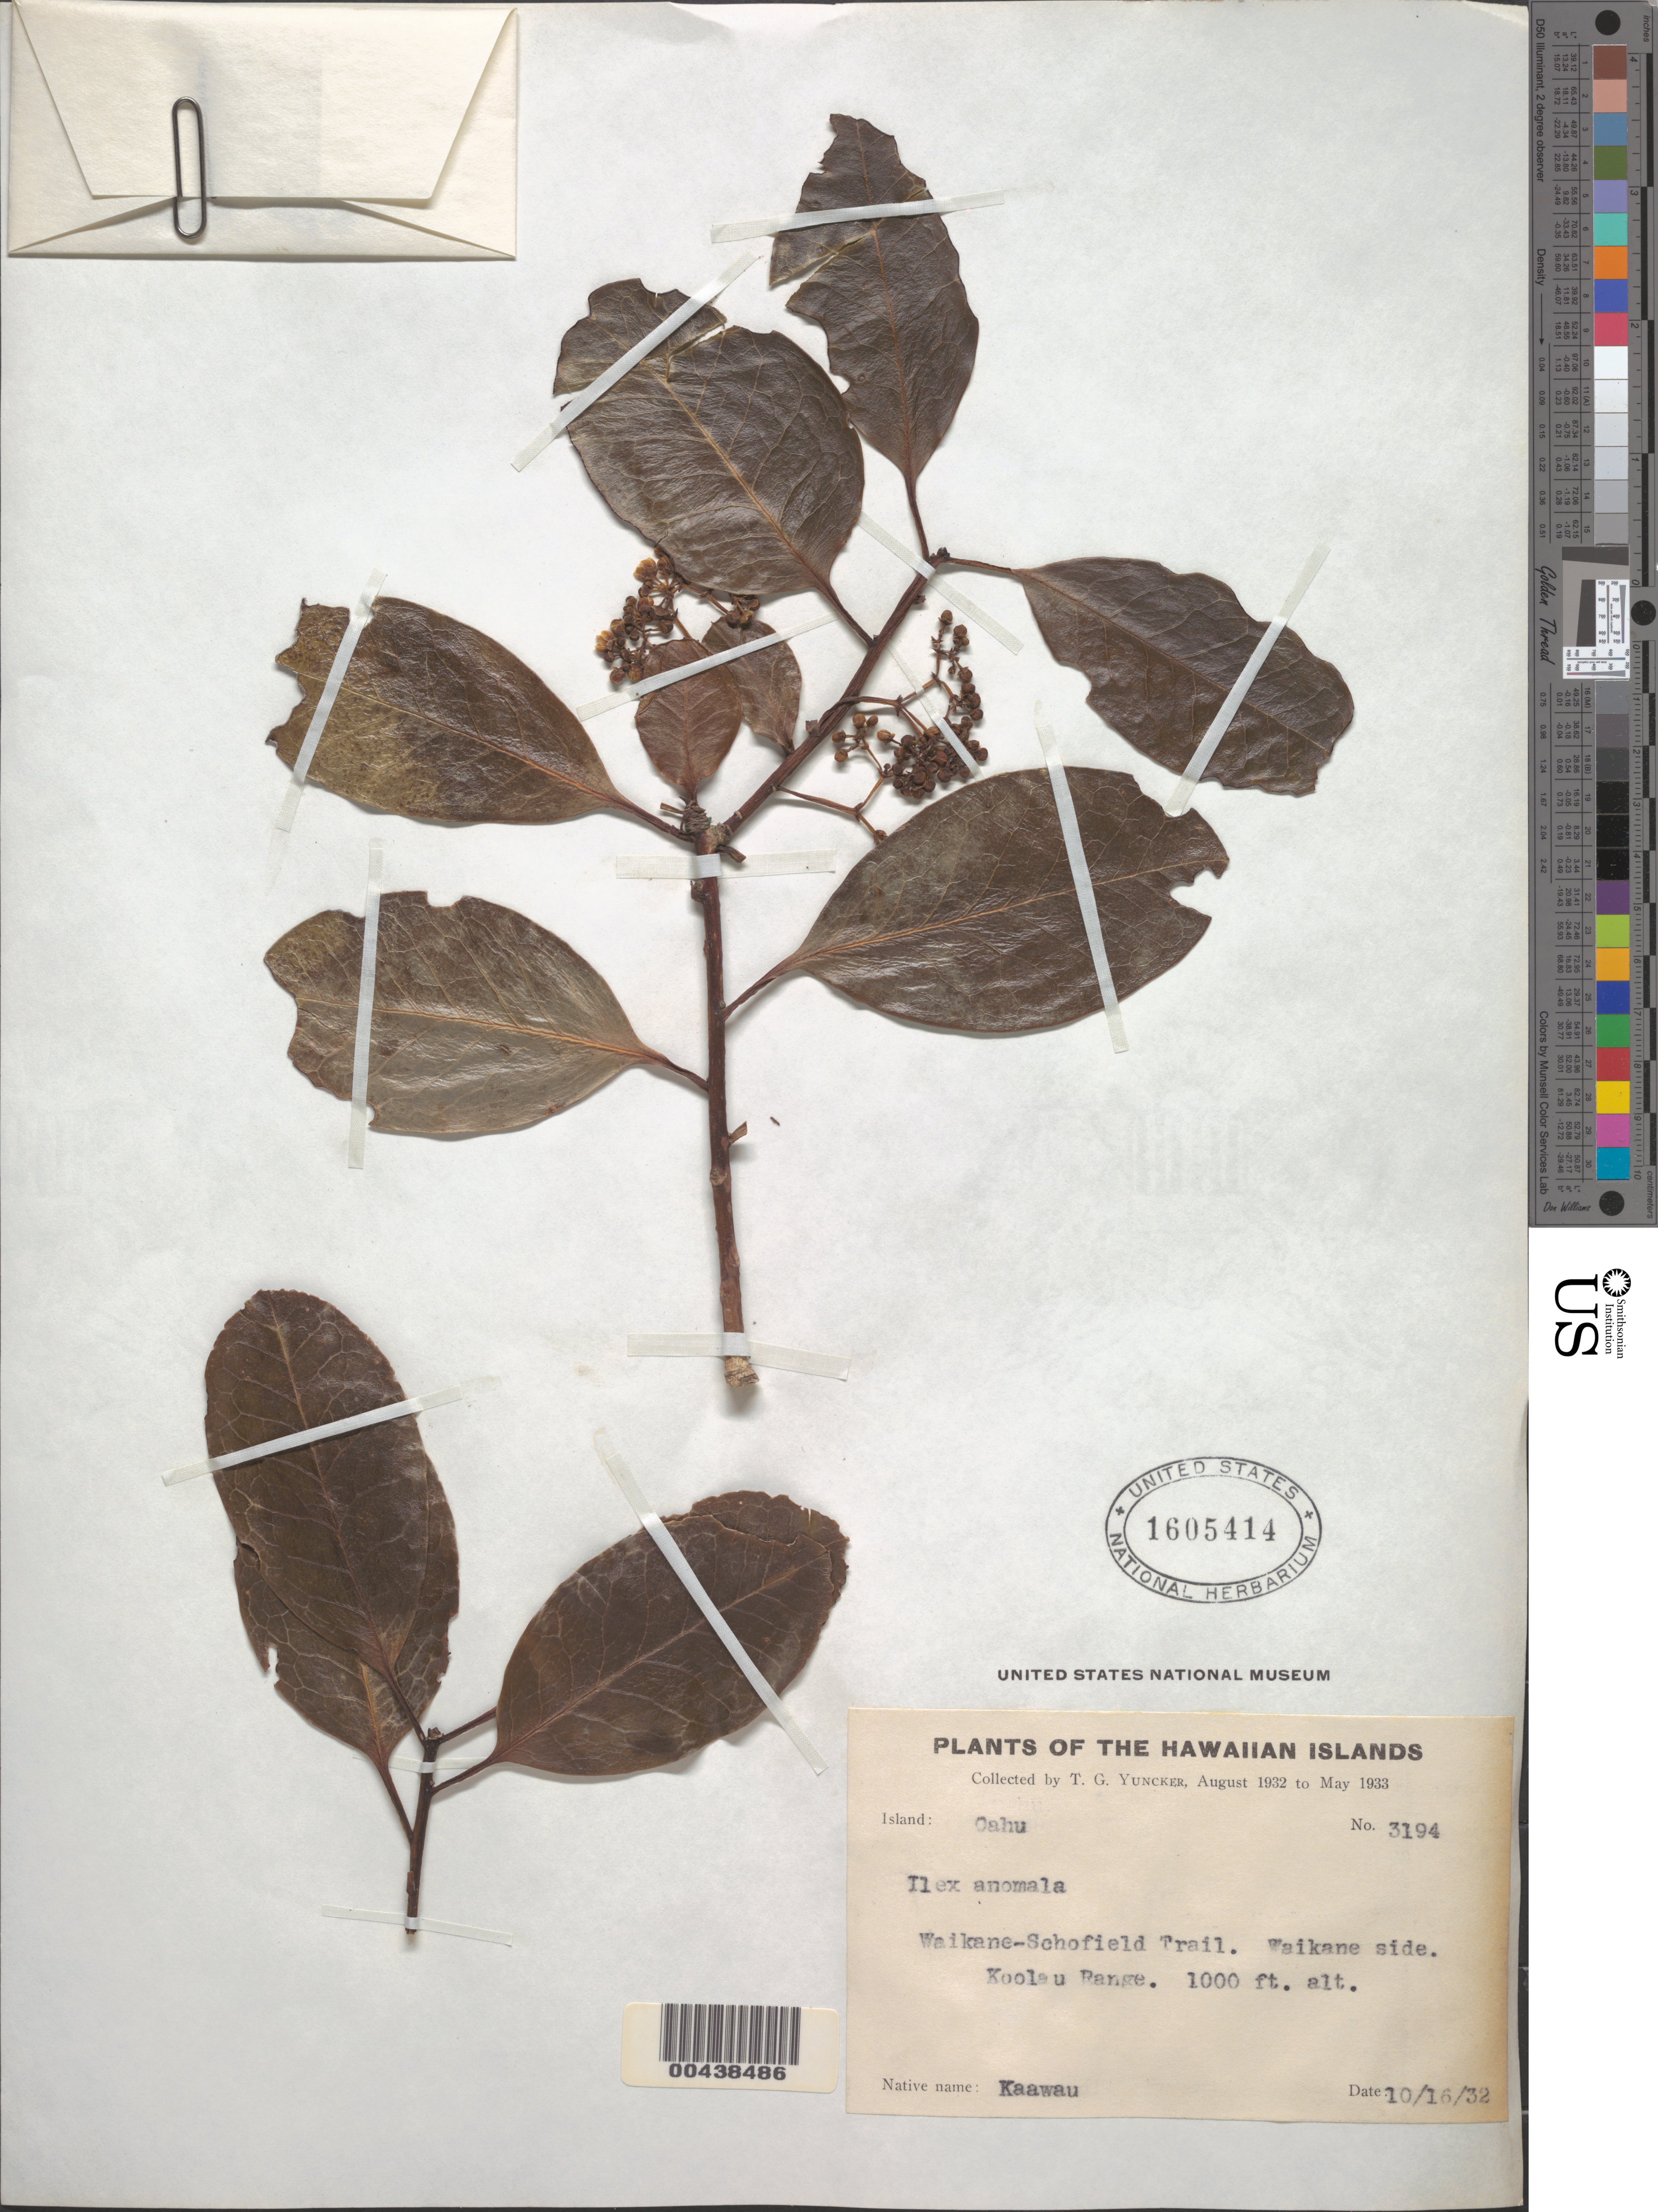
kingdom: Plantae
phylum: Tracheophyta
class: Magnoliopsida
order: Aquifoliales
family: Aquifoliaceae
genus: Ilex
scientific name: Ilex anomala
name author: Hook. & Arn.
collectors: T. G. Yuncker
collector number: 3194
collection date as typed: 16 Oct 1932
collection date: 1932-10-16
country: United States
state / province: Hawaii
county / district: Honolulu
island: Oahu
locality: Waikane-Schofield Trail. Waikane side. Koolau Range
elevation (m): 305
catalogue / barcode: US 1605414